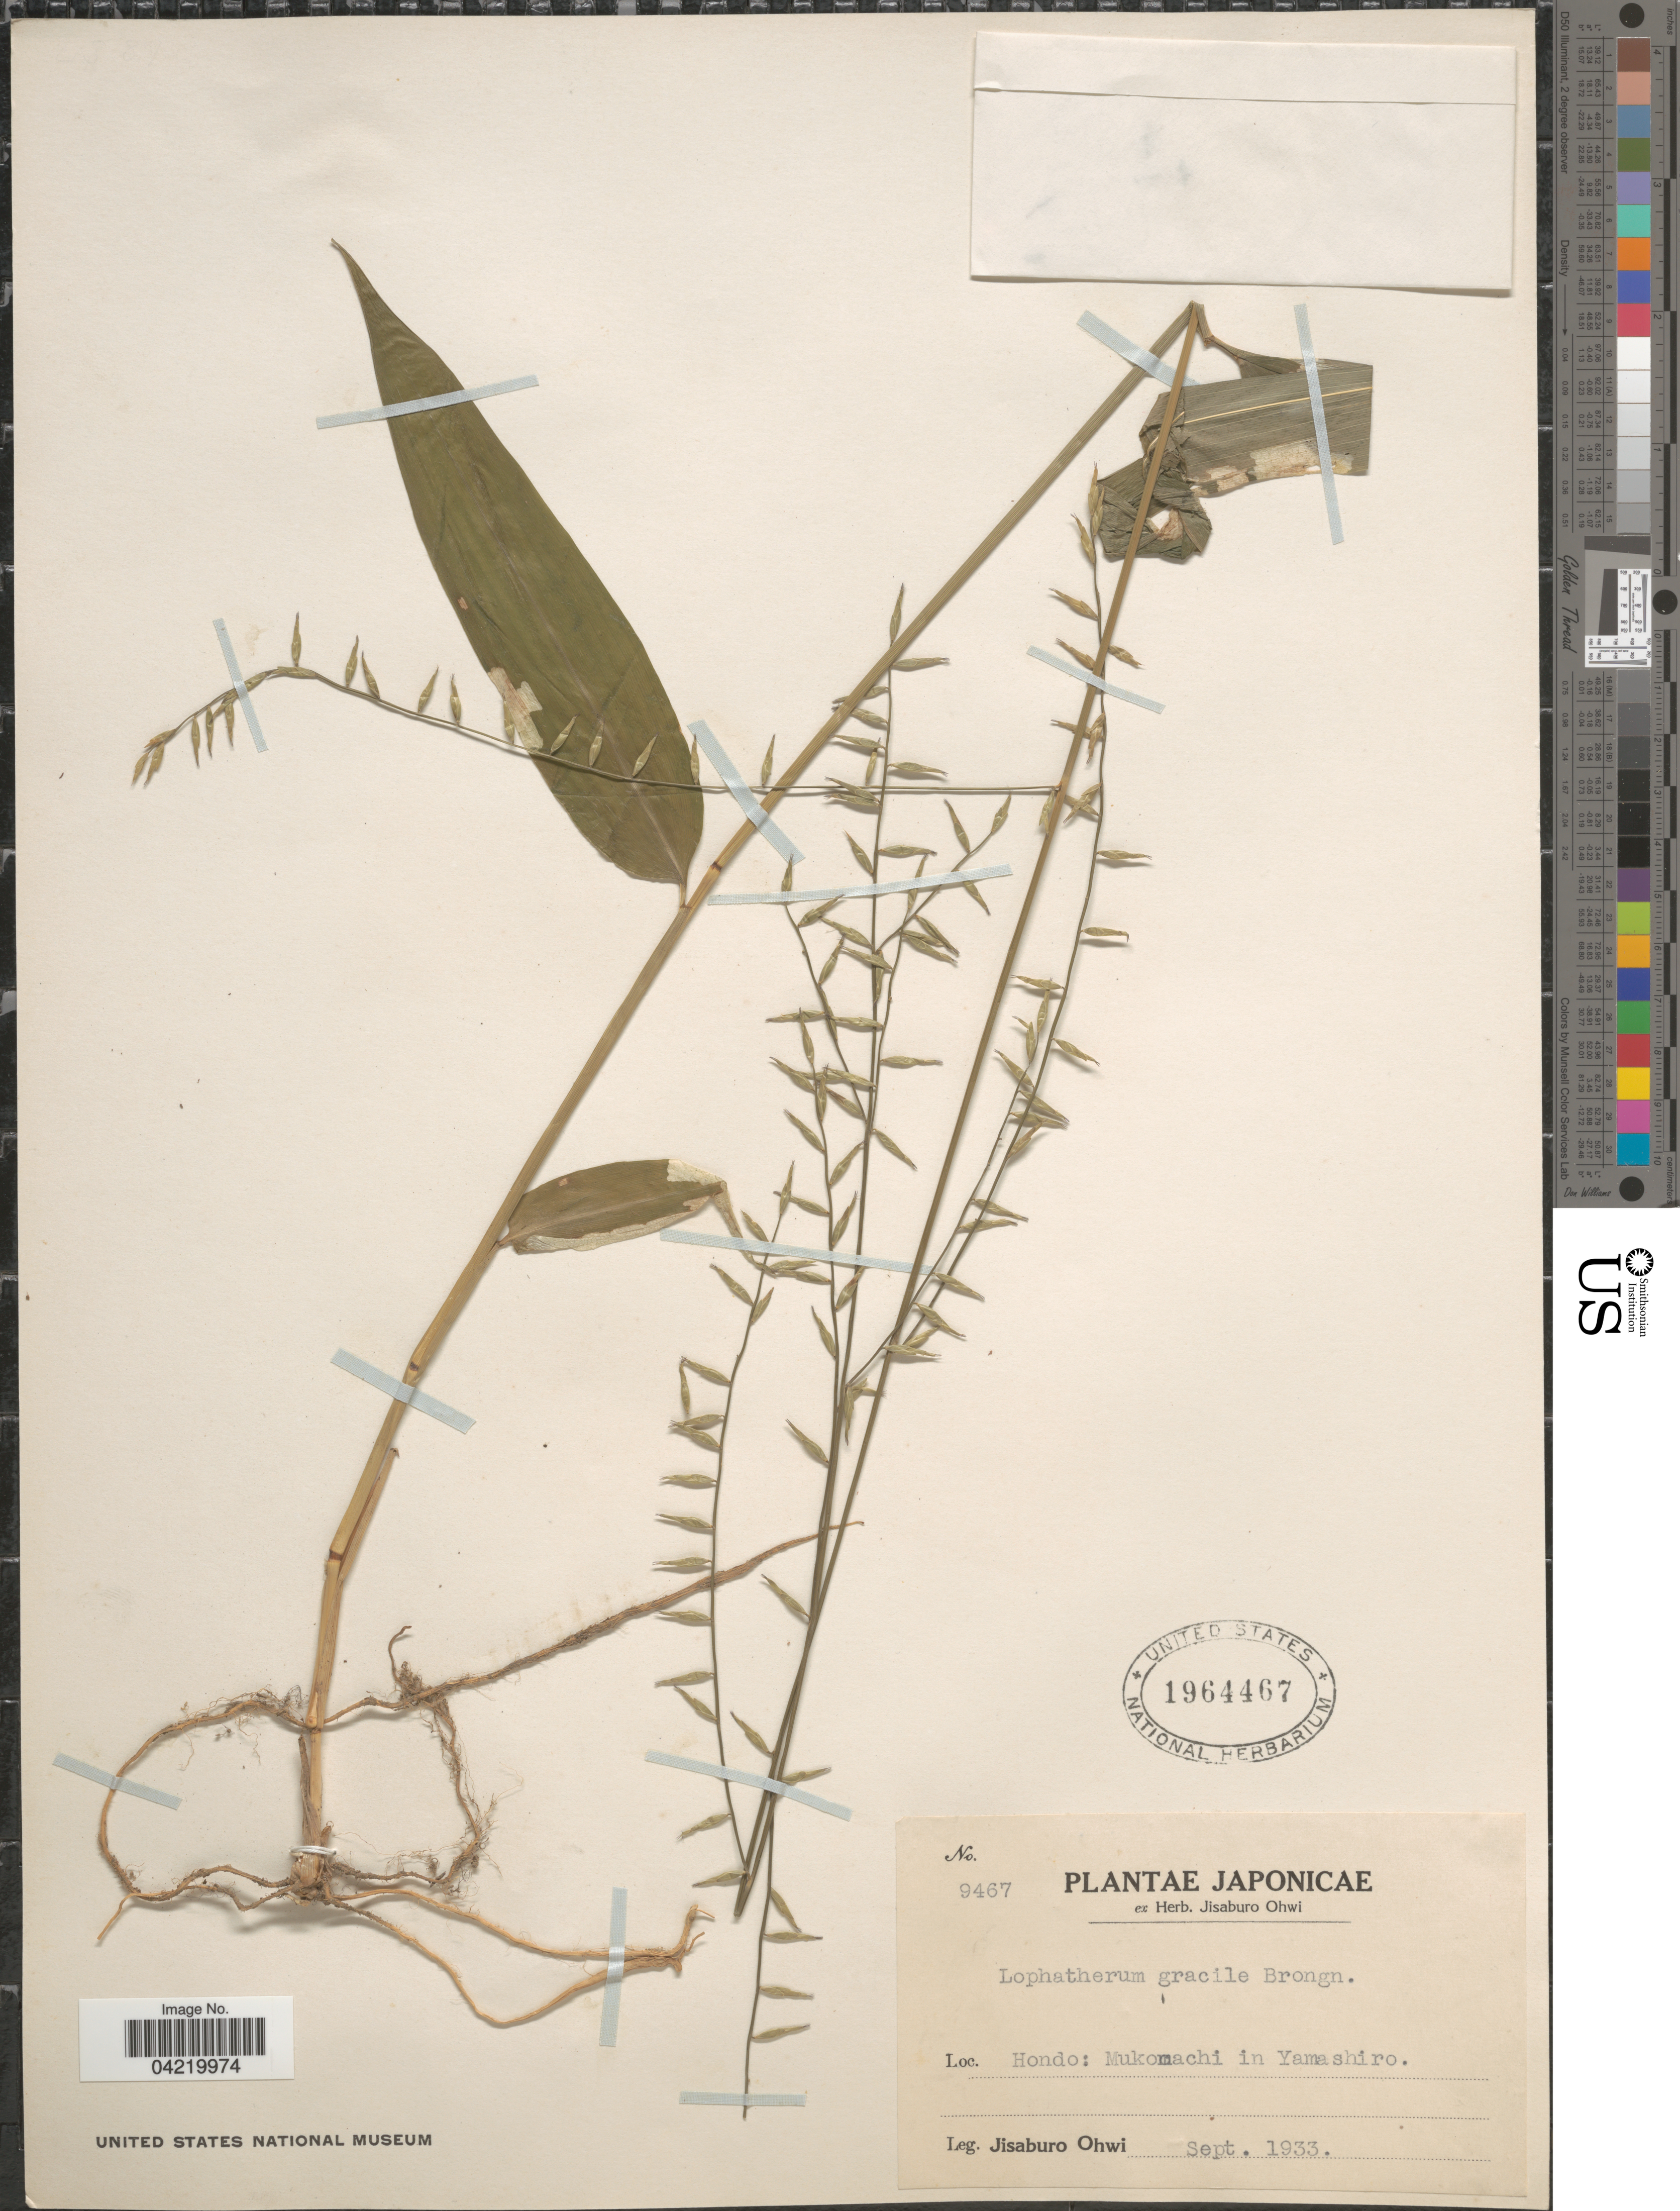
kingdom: Plantae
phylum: Tracheophyta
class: Liliopsida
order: Poales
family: Poaceae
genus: Lophatherum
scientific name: Lophatherum gracile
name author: Brongn.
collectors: J. Ohwi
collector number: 9467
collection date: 1933-09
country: Japan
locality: Japonicae. Hondo: Mukomachi in Yamashiro.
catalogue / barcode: US 1964467